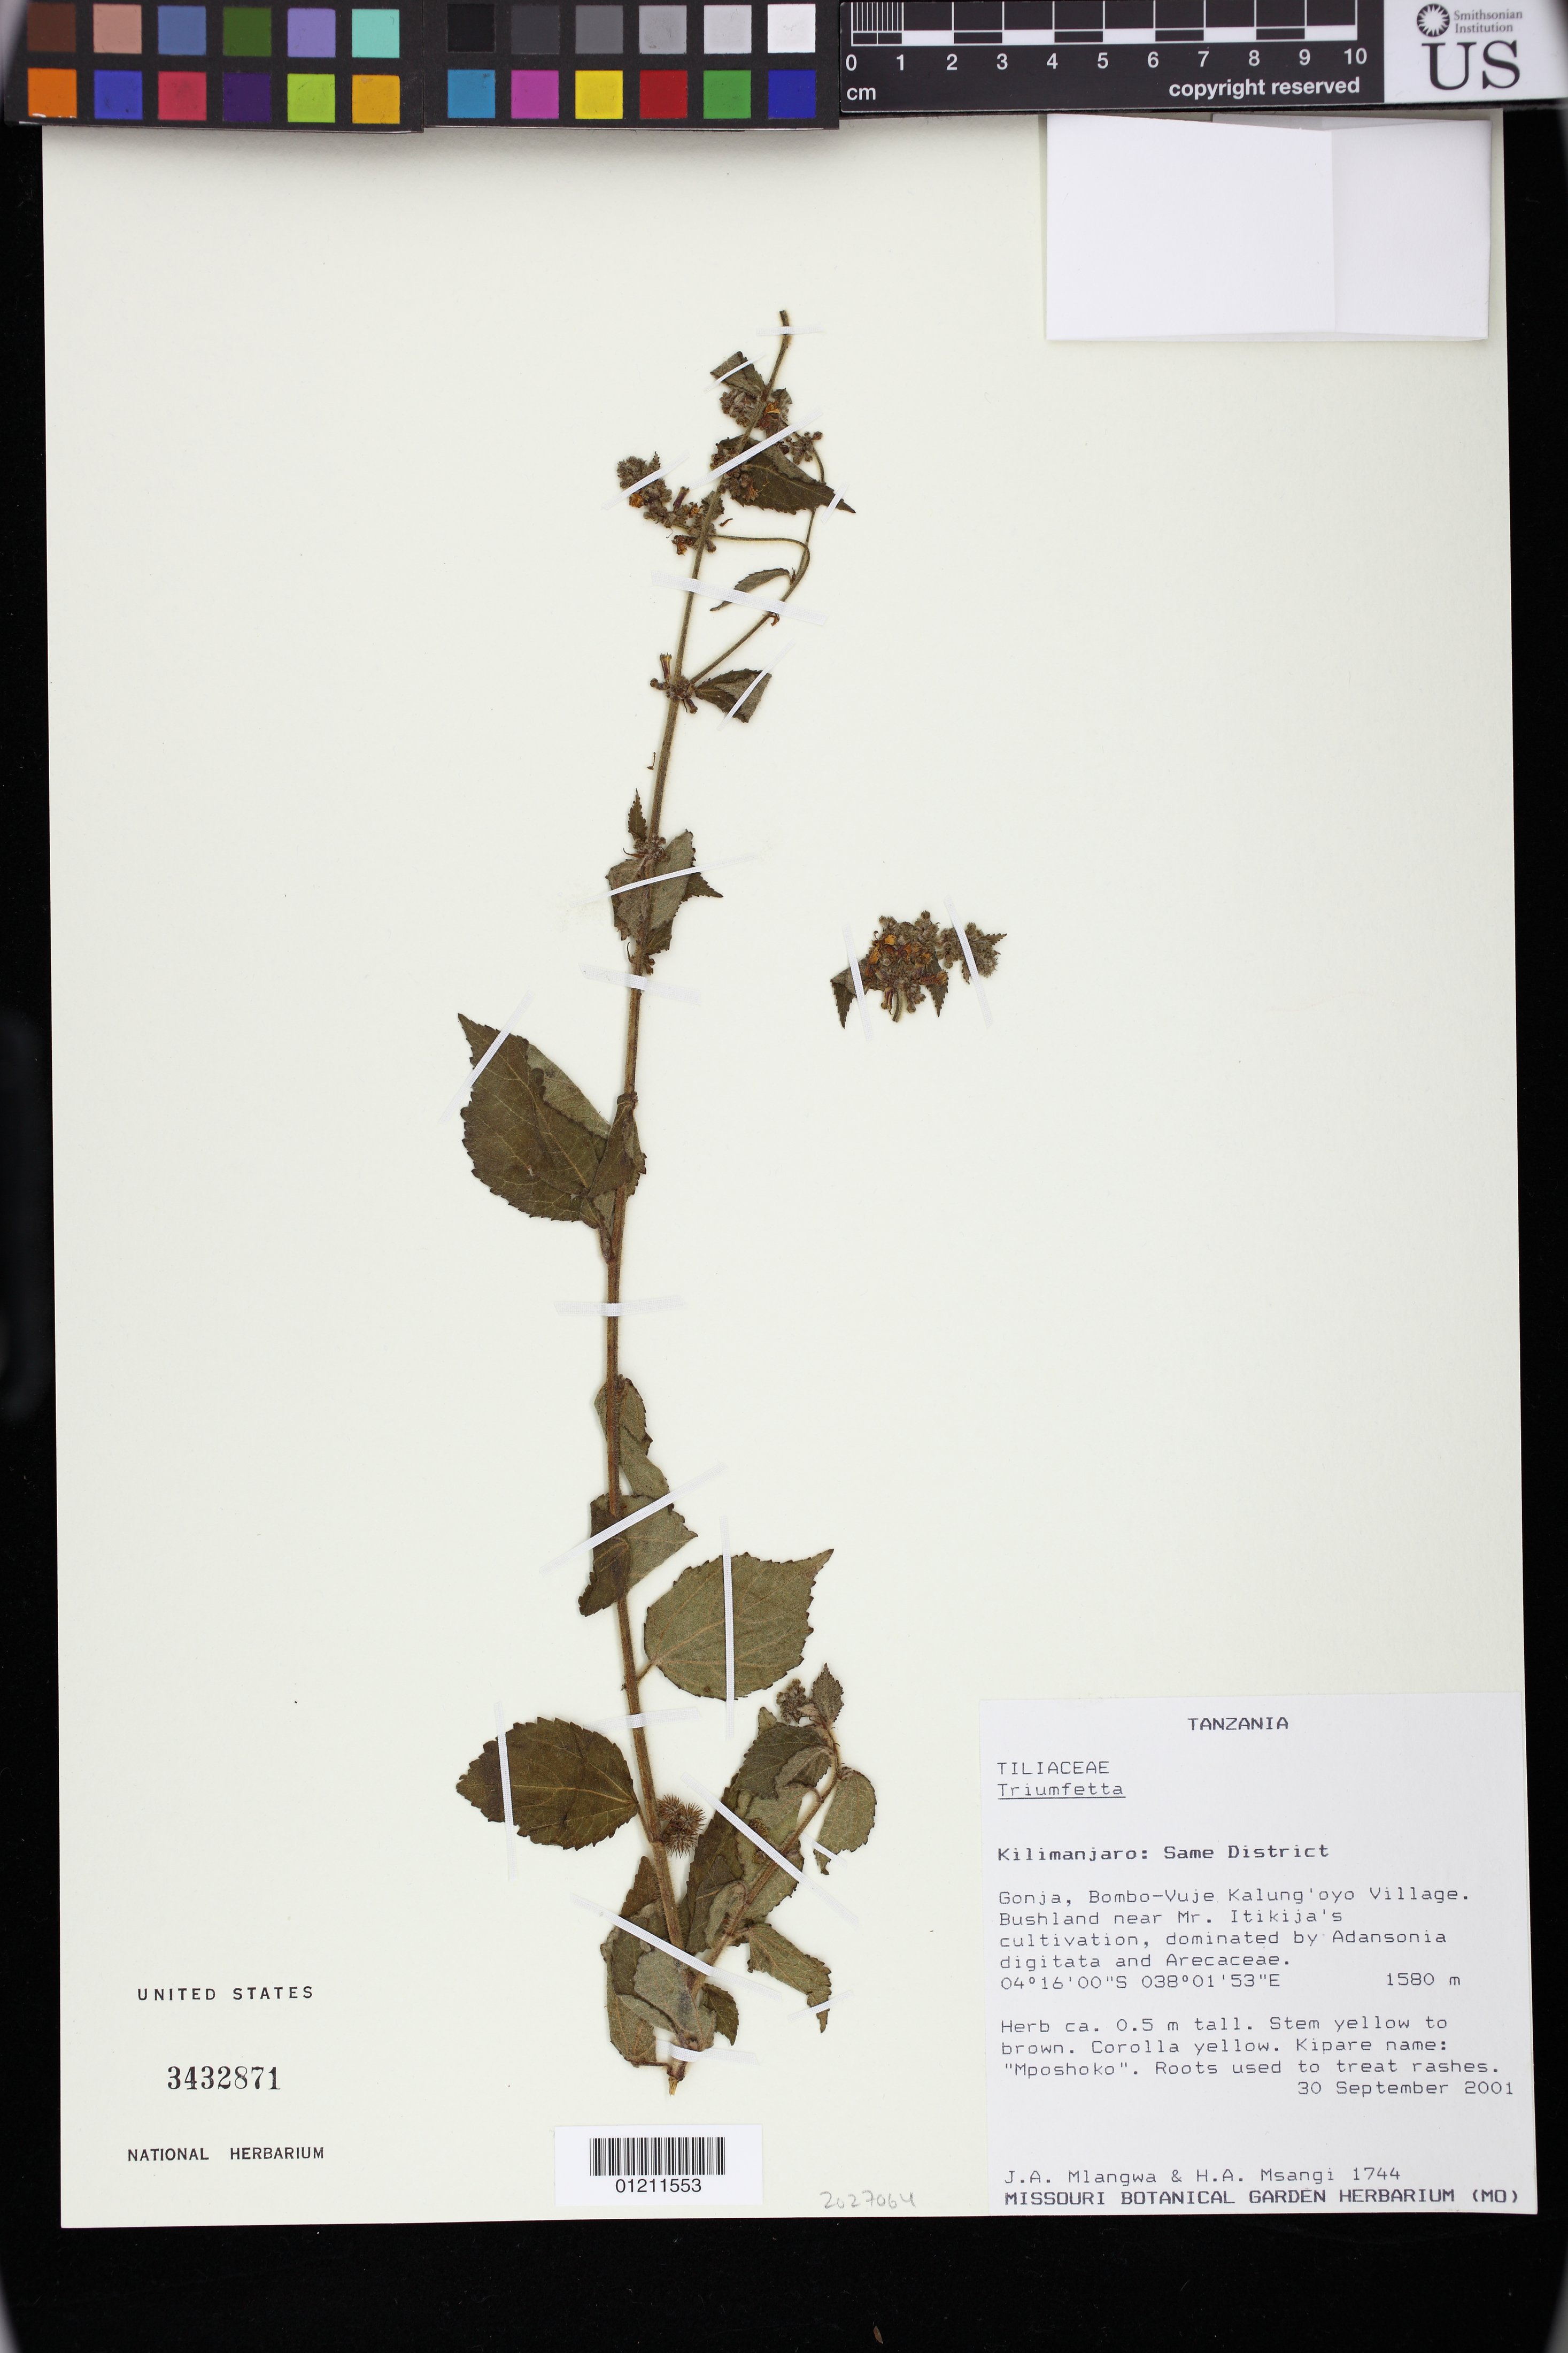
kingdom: Plantae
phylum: Tracheophyta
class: Magnoliopsida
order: Malvales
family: Malvaceae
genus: Triumfetta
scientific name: Triumfetta sp.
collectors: J. Mlangwa & H. Msangi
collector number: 1744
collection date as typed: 30 Sep 2001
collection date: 2001-09-30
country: Tanzania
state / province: Kilimanjaro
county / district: Kilimanjaro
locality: Gonja, Bombo-Vuje Kalung'oyo Village. Bushland near Mr. Itikija's cultivation.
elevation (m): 1580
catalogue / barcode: US 3432871